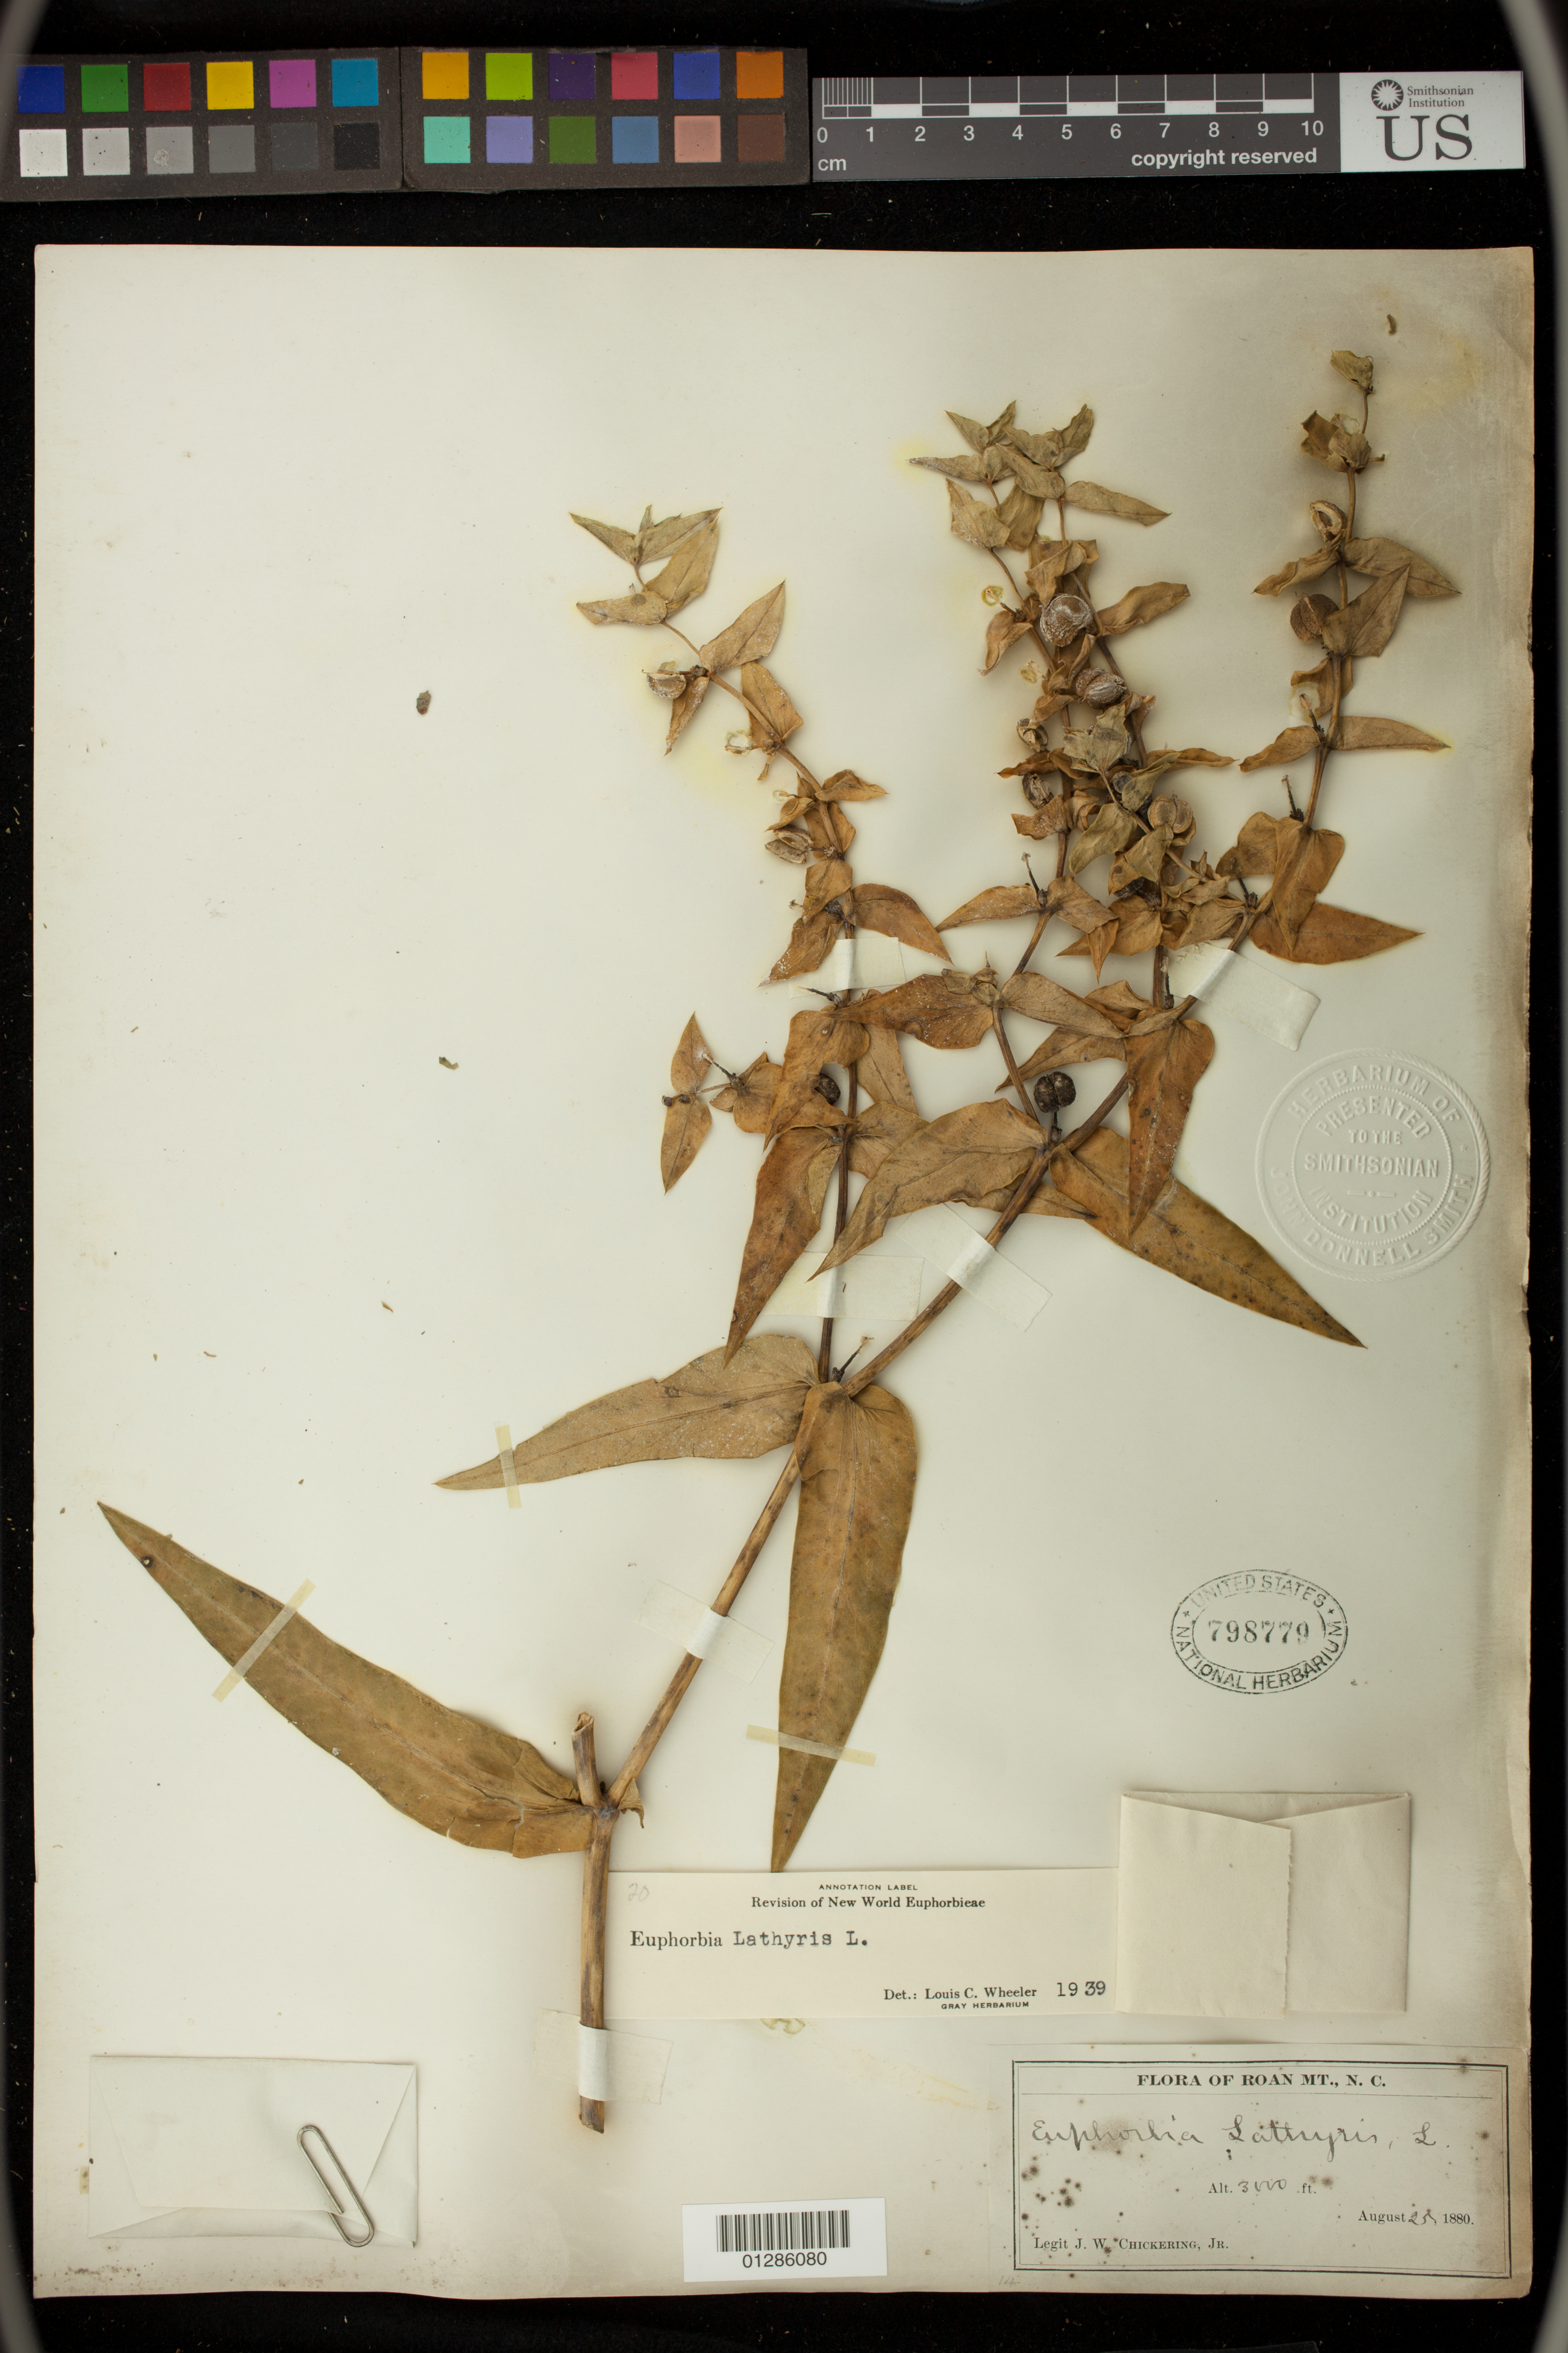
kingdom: Plantae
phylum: Tracheophyta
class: Magnoliopsida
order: Malpighiales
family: Euphorbiaceae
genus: Euphorbia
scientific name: Euphorbia lathyris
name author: L.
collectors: J. Chickering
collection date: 1880-08-25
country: United States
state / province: North Carolina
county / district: Mitchell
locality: Roan Mt.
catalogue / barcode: US 798779